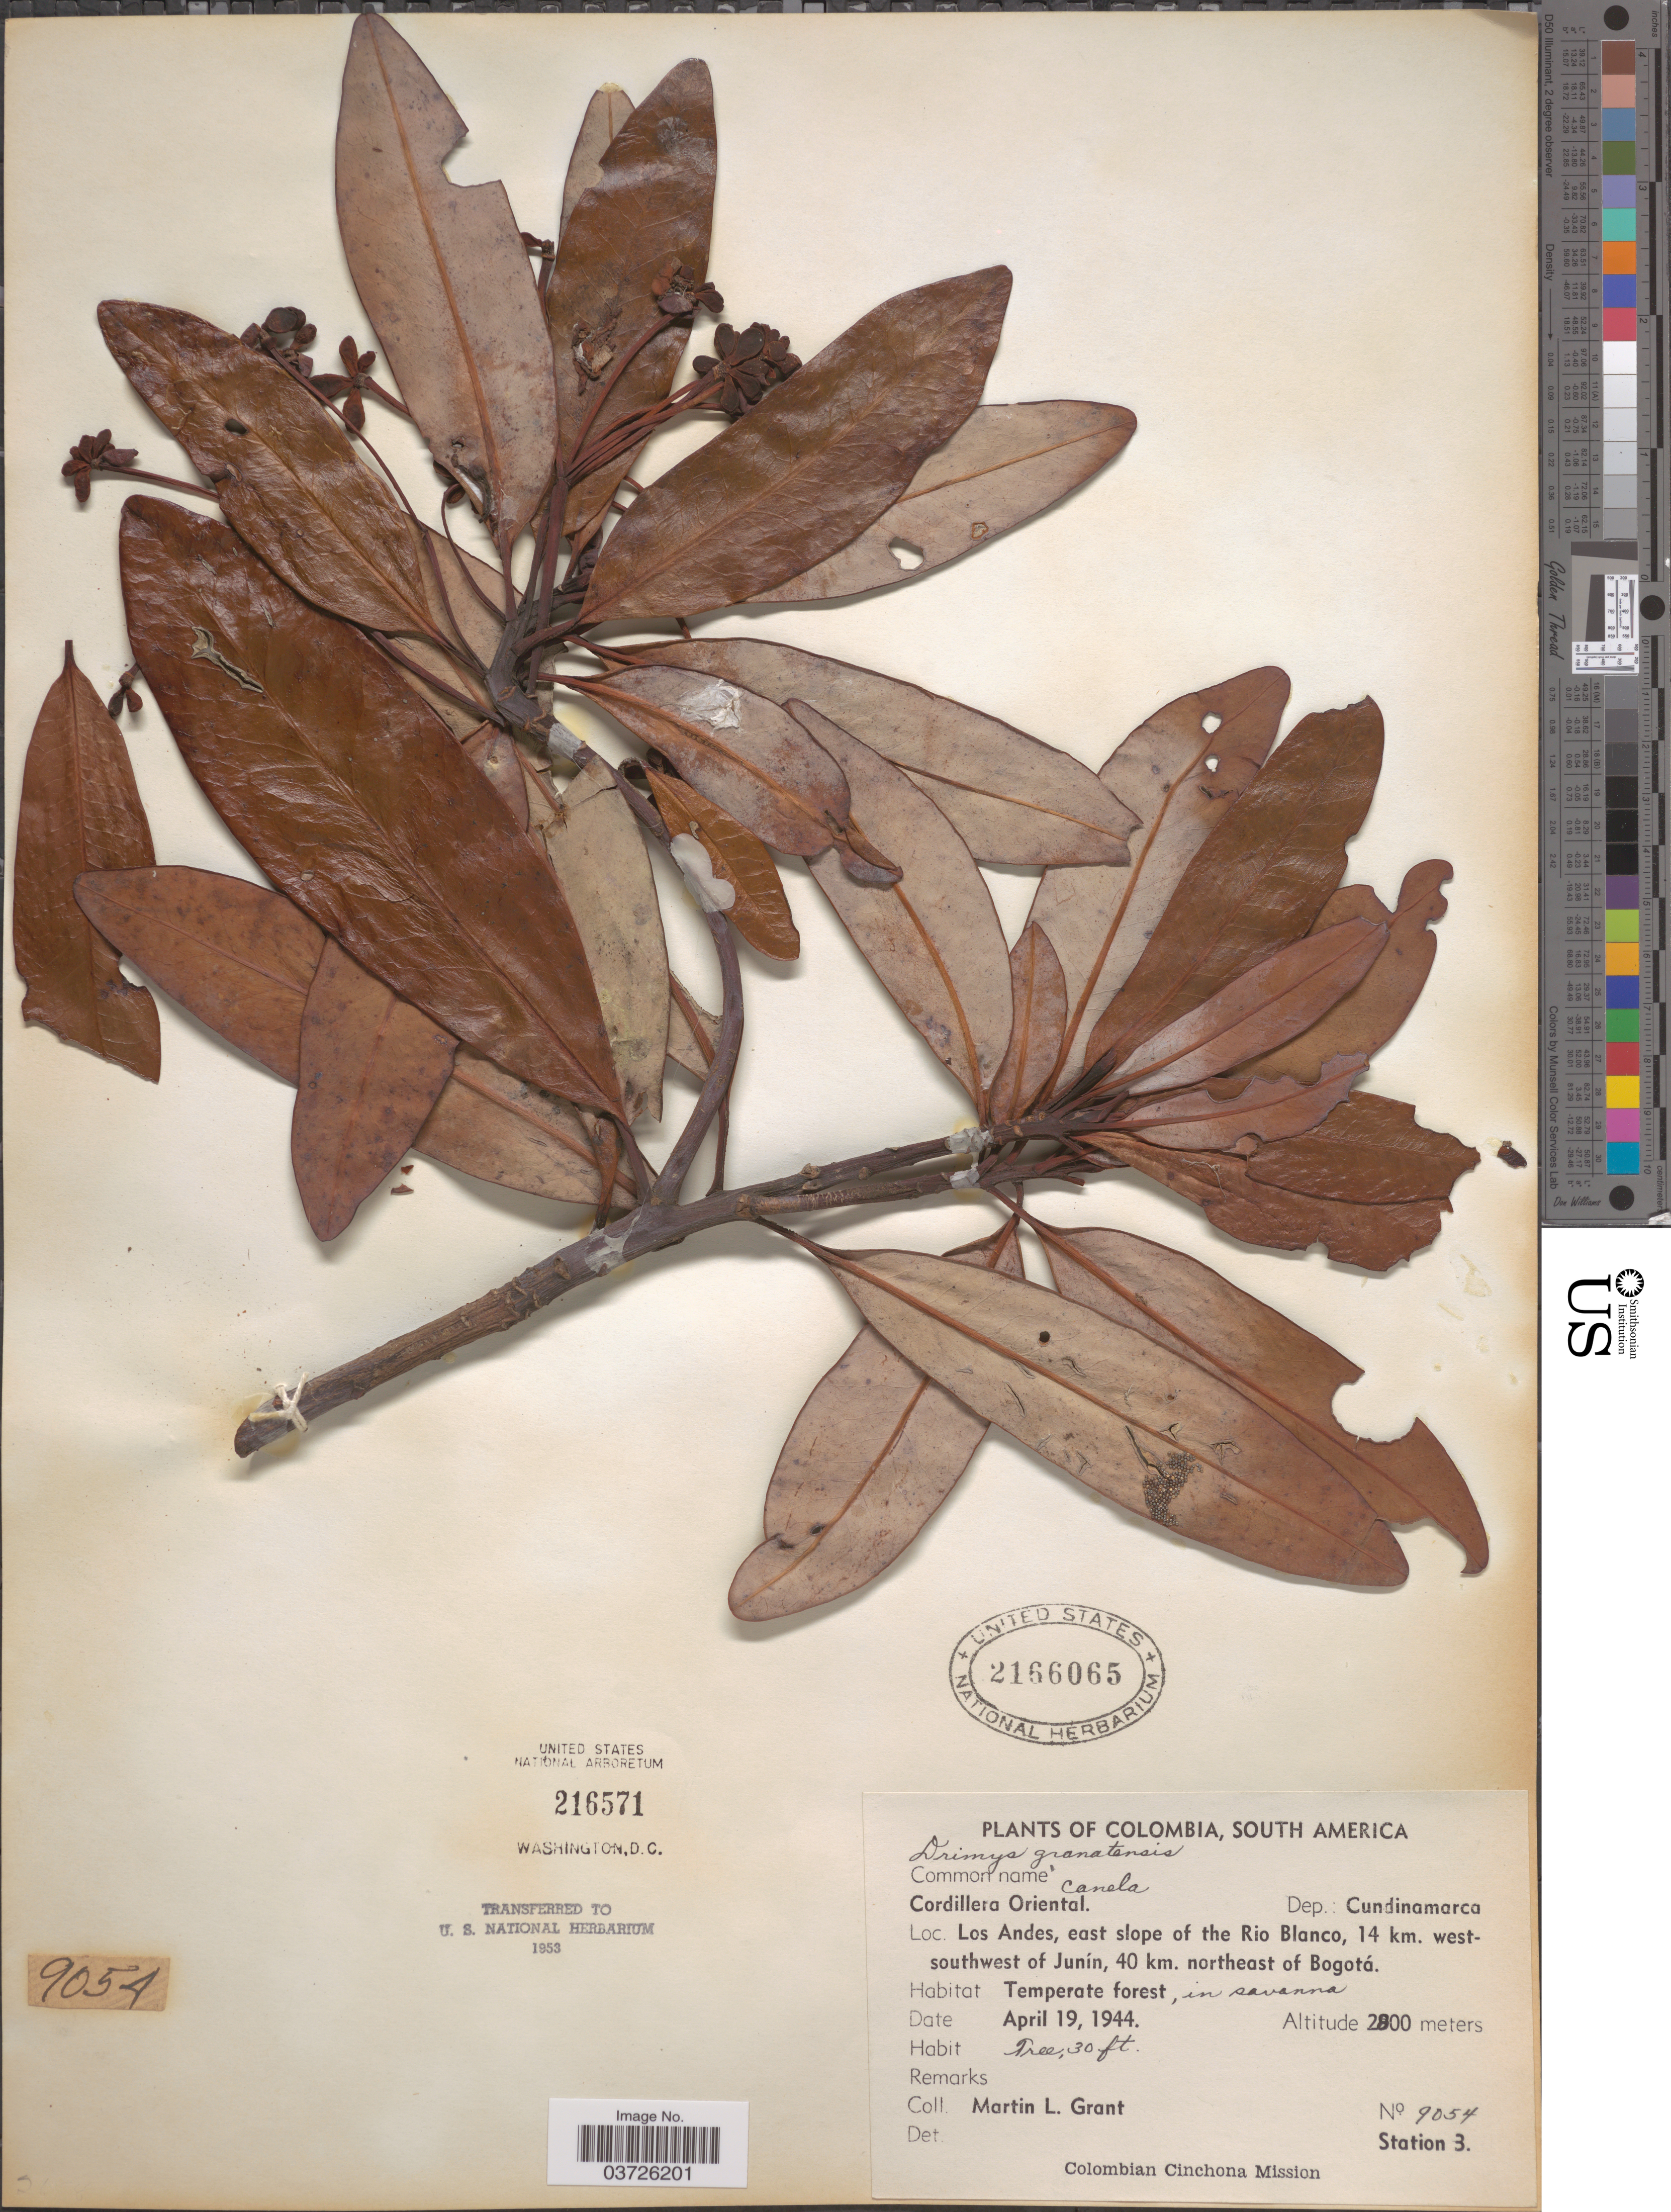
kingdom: Plantae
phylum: Tracheophyta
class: Magnoliopsida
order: Canellales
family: Winteraceae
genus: Drimys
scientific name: Drimys granadensis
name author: L. f.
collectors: M. L. Grant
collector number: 9054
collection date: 1944-04-19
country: Colombia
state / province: Cundinamarca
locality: Cordillera Oriental. Dep.: Cundinamarca. Los Andes, east slope of the Rio Blanco, 14 km. west-southwest of Junín, 40 km. northeast of Bogotá.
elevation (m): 2800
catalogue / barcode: US 2166065